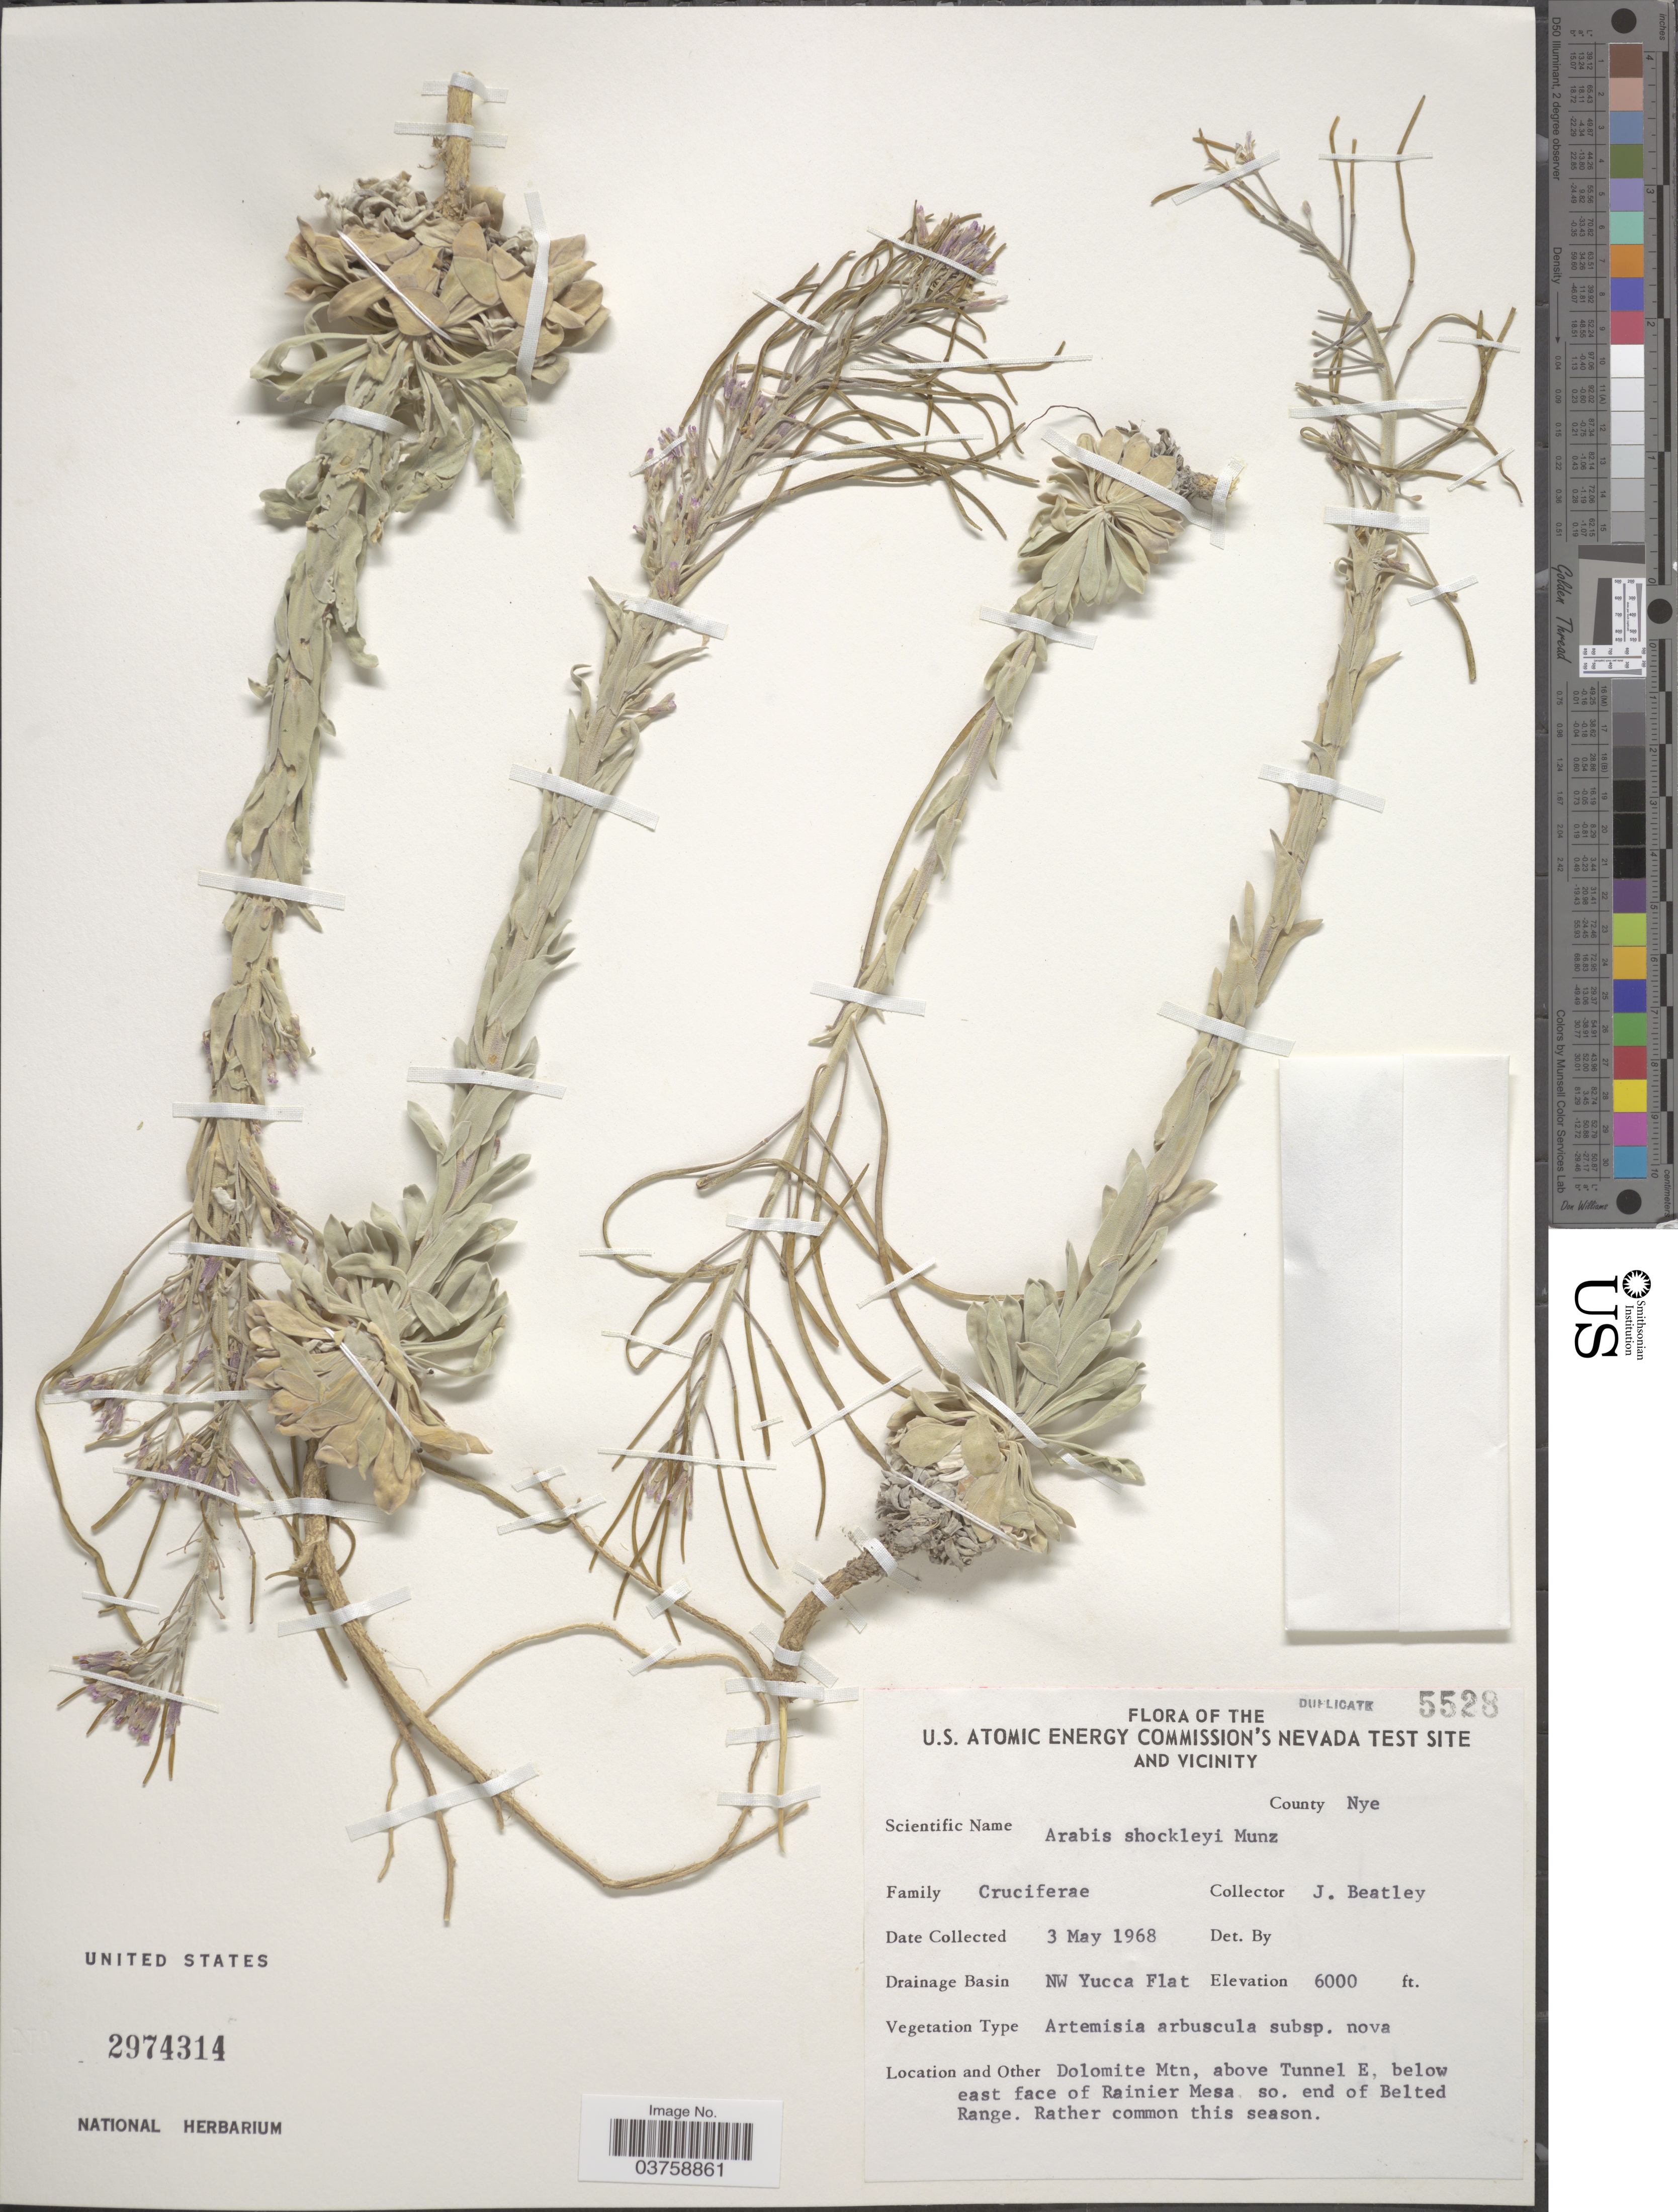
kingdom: Plantae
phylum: Tracheophyta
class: Magnoliopsida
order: Brassicales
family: Brassicaceae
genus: Arabis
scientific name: Arabis shockleyi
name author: Munz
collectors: J. C. Beatley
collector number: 5528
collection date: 1968-05-03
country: United States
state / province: Nevada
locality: The U.S. Atomic Energy Commission's Nevada Test Site and Vicinity. Drainage Basin NW Yucca Flat. Dolomite Mtn, above Tunnel E, below east face of Rainier Mesa so. end of Belted Range.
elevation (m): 1829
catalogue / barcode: US 2974314